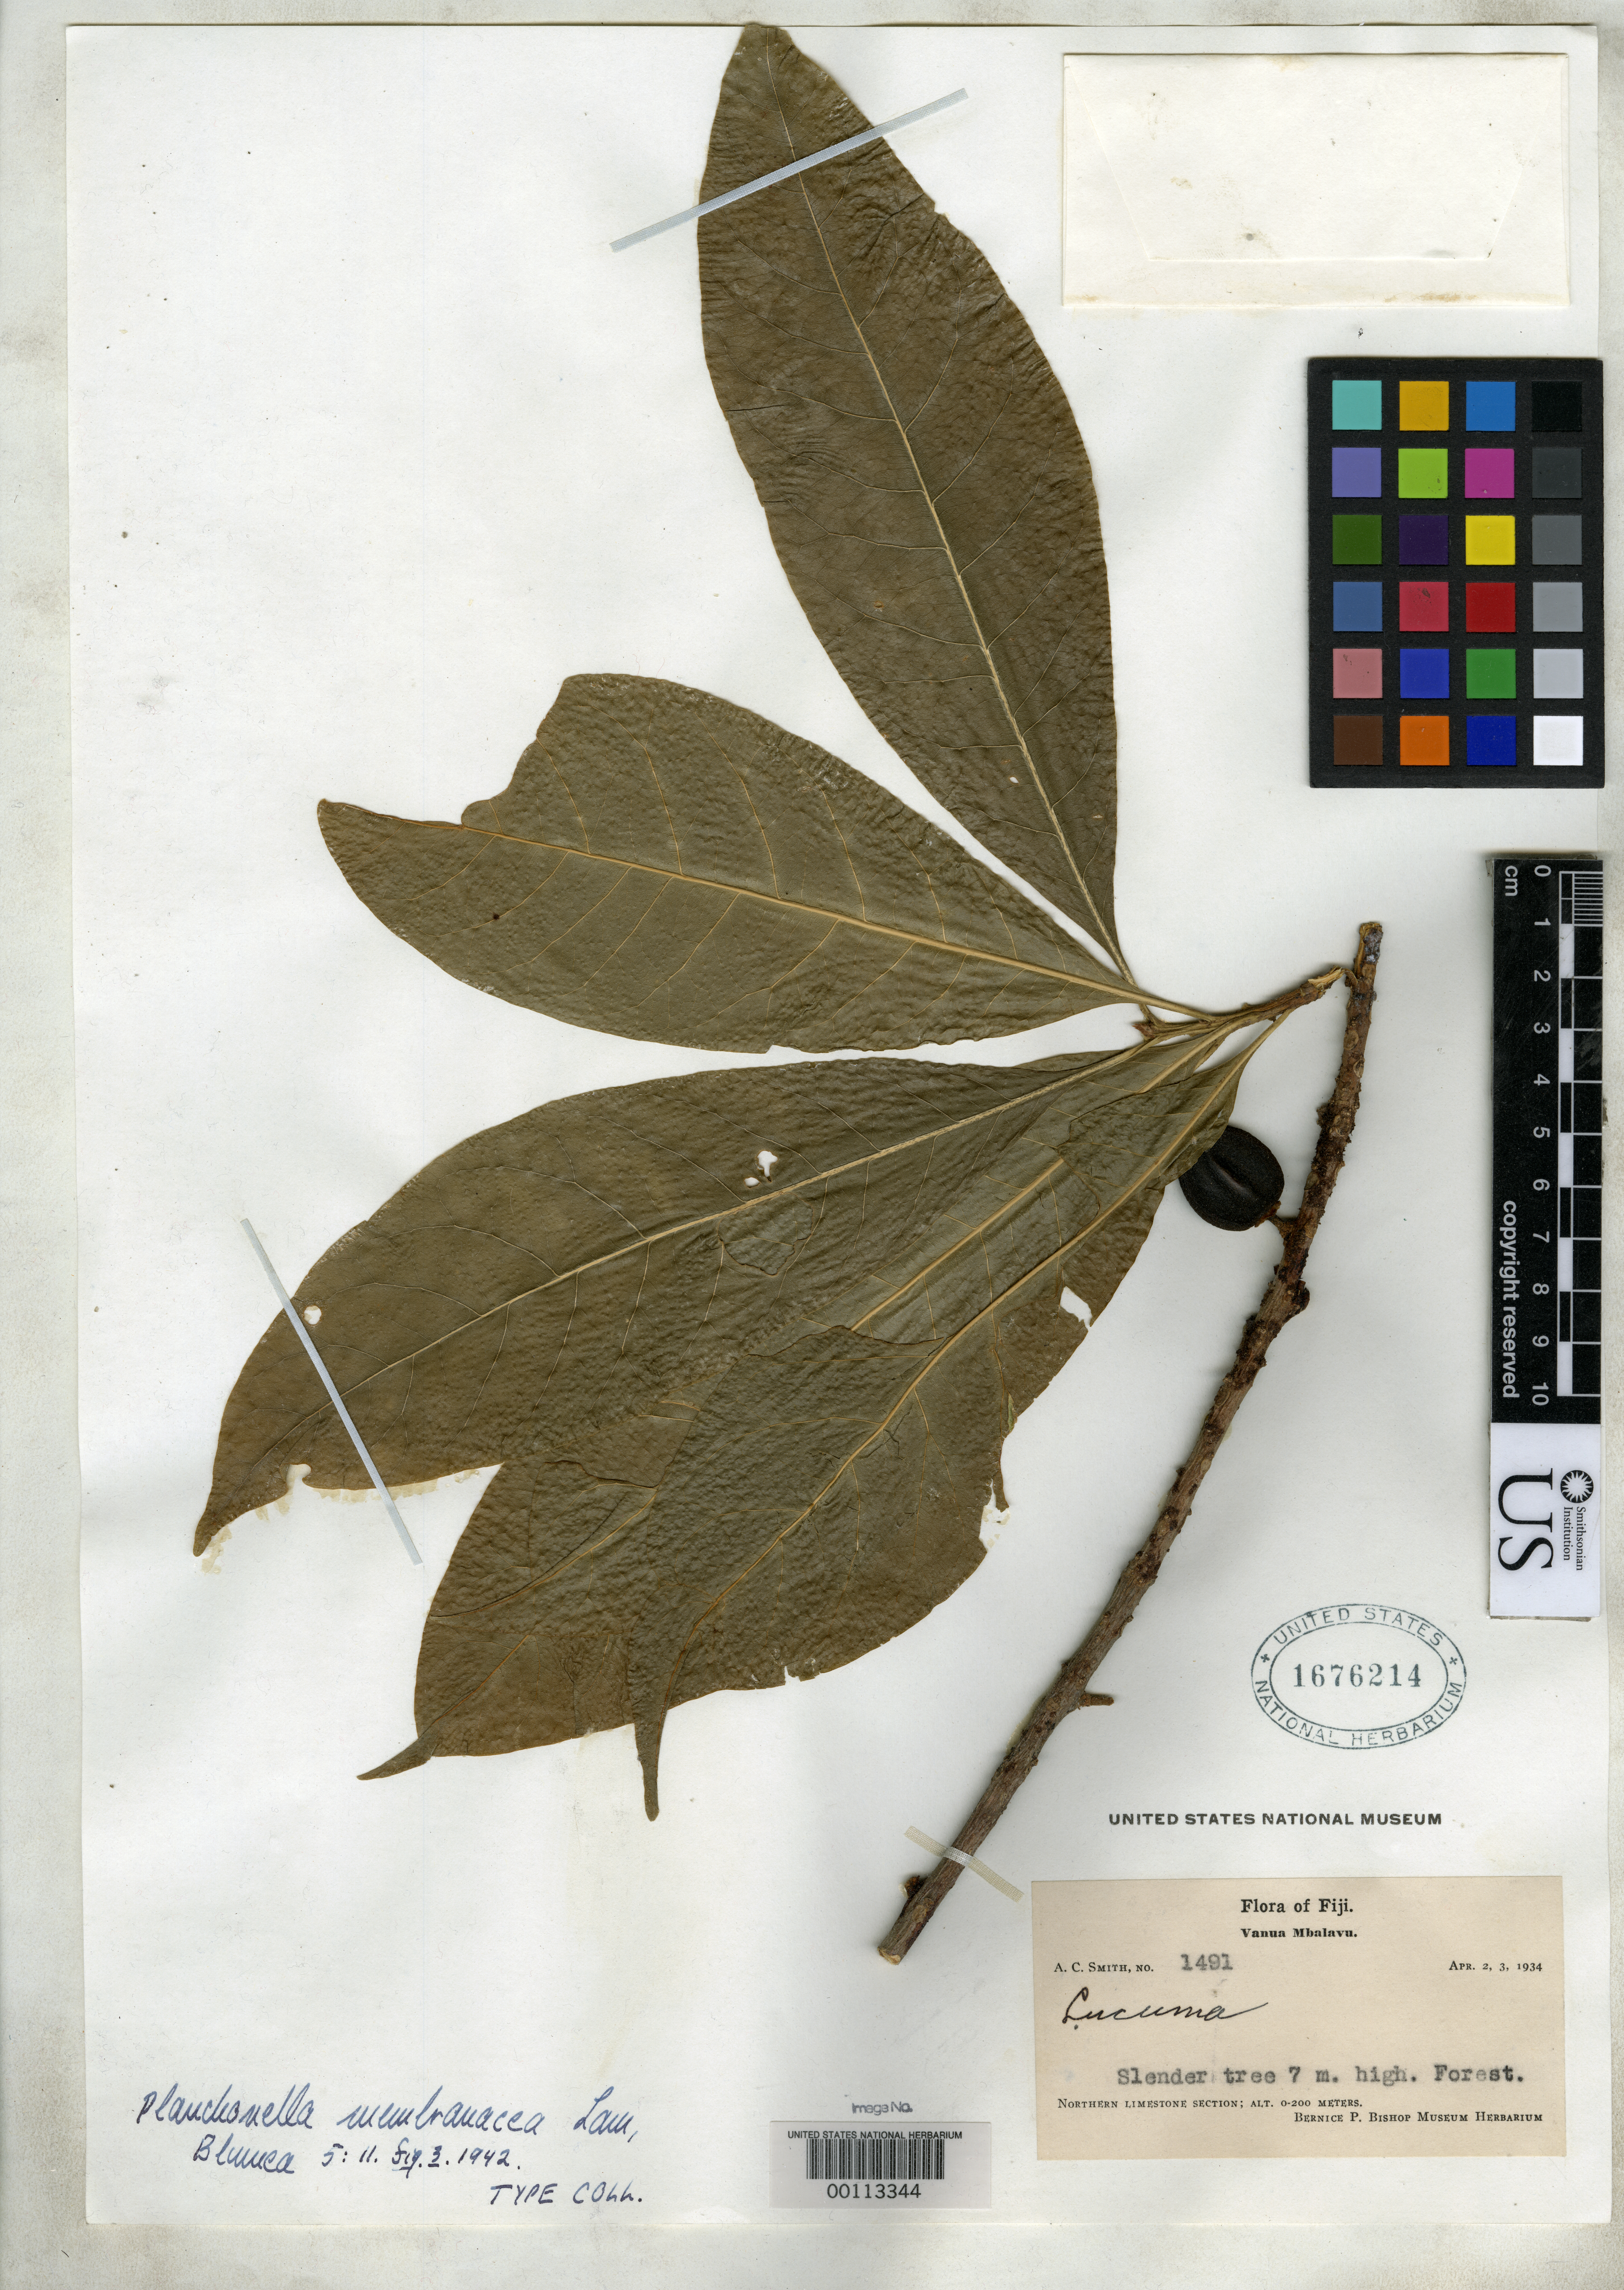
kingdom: Plantae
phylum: Tracheophyta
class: Magnoliopsida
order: Ericales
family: Sapotaceae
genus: Planchonella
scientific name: Planchonella membranacea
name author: H.J. Lam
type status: Isotype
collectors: A. C. Smith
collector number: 1491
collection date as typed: Apr 1934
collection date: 1934-04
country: Fiji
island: Vanua Balavu [Mbalavu]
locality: Vanua Mbalavu.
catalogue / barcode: US 1676214